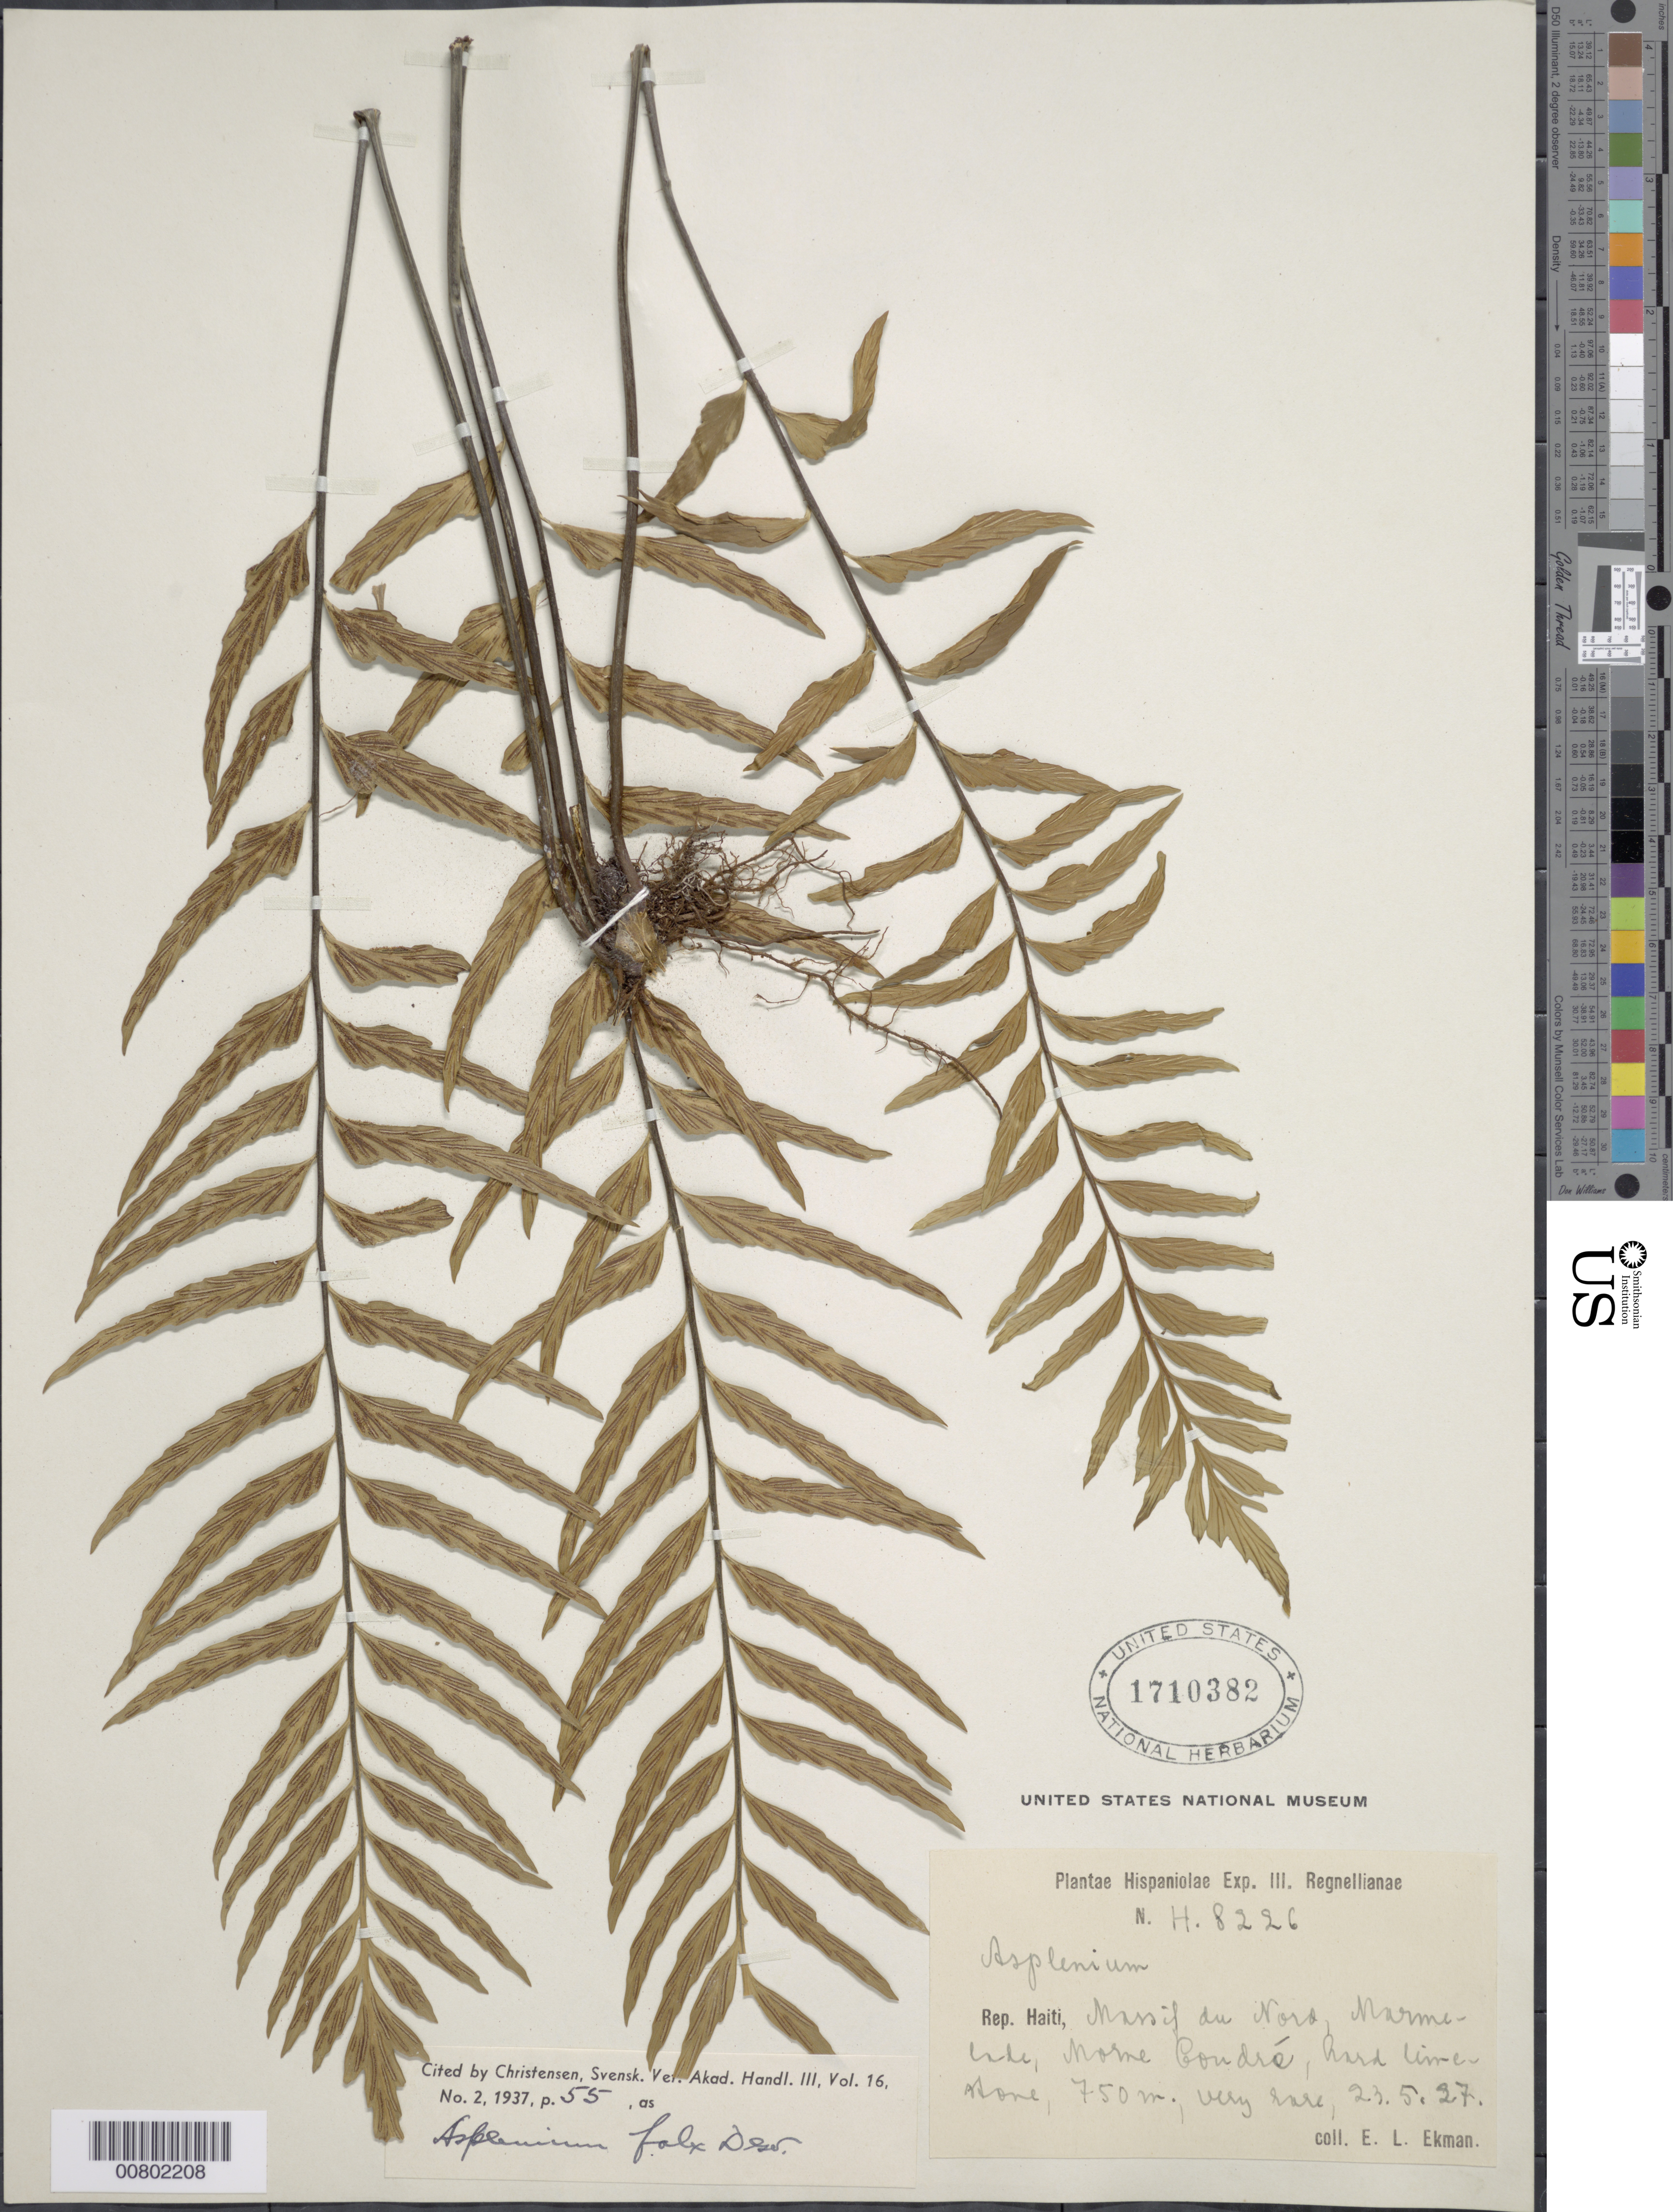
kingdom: Plantae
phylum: Tracheophyta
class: Polypodiopsida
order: Polypodiales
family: Aspleniaceae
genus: Asplenium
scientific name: Asplenium erosum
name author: L.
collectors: E. L. Ekman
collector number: H 8226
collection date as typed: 23 May 1927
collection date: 1927-05-23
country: Haiti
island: Hispaniola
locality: Massif du Nord, Marmelade, Morne Condré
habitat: Hard limestone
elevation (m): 750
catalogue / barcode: US 1710382